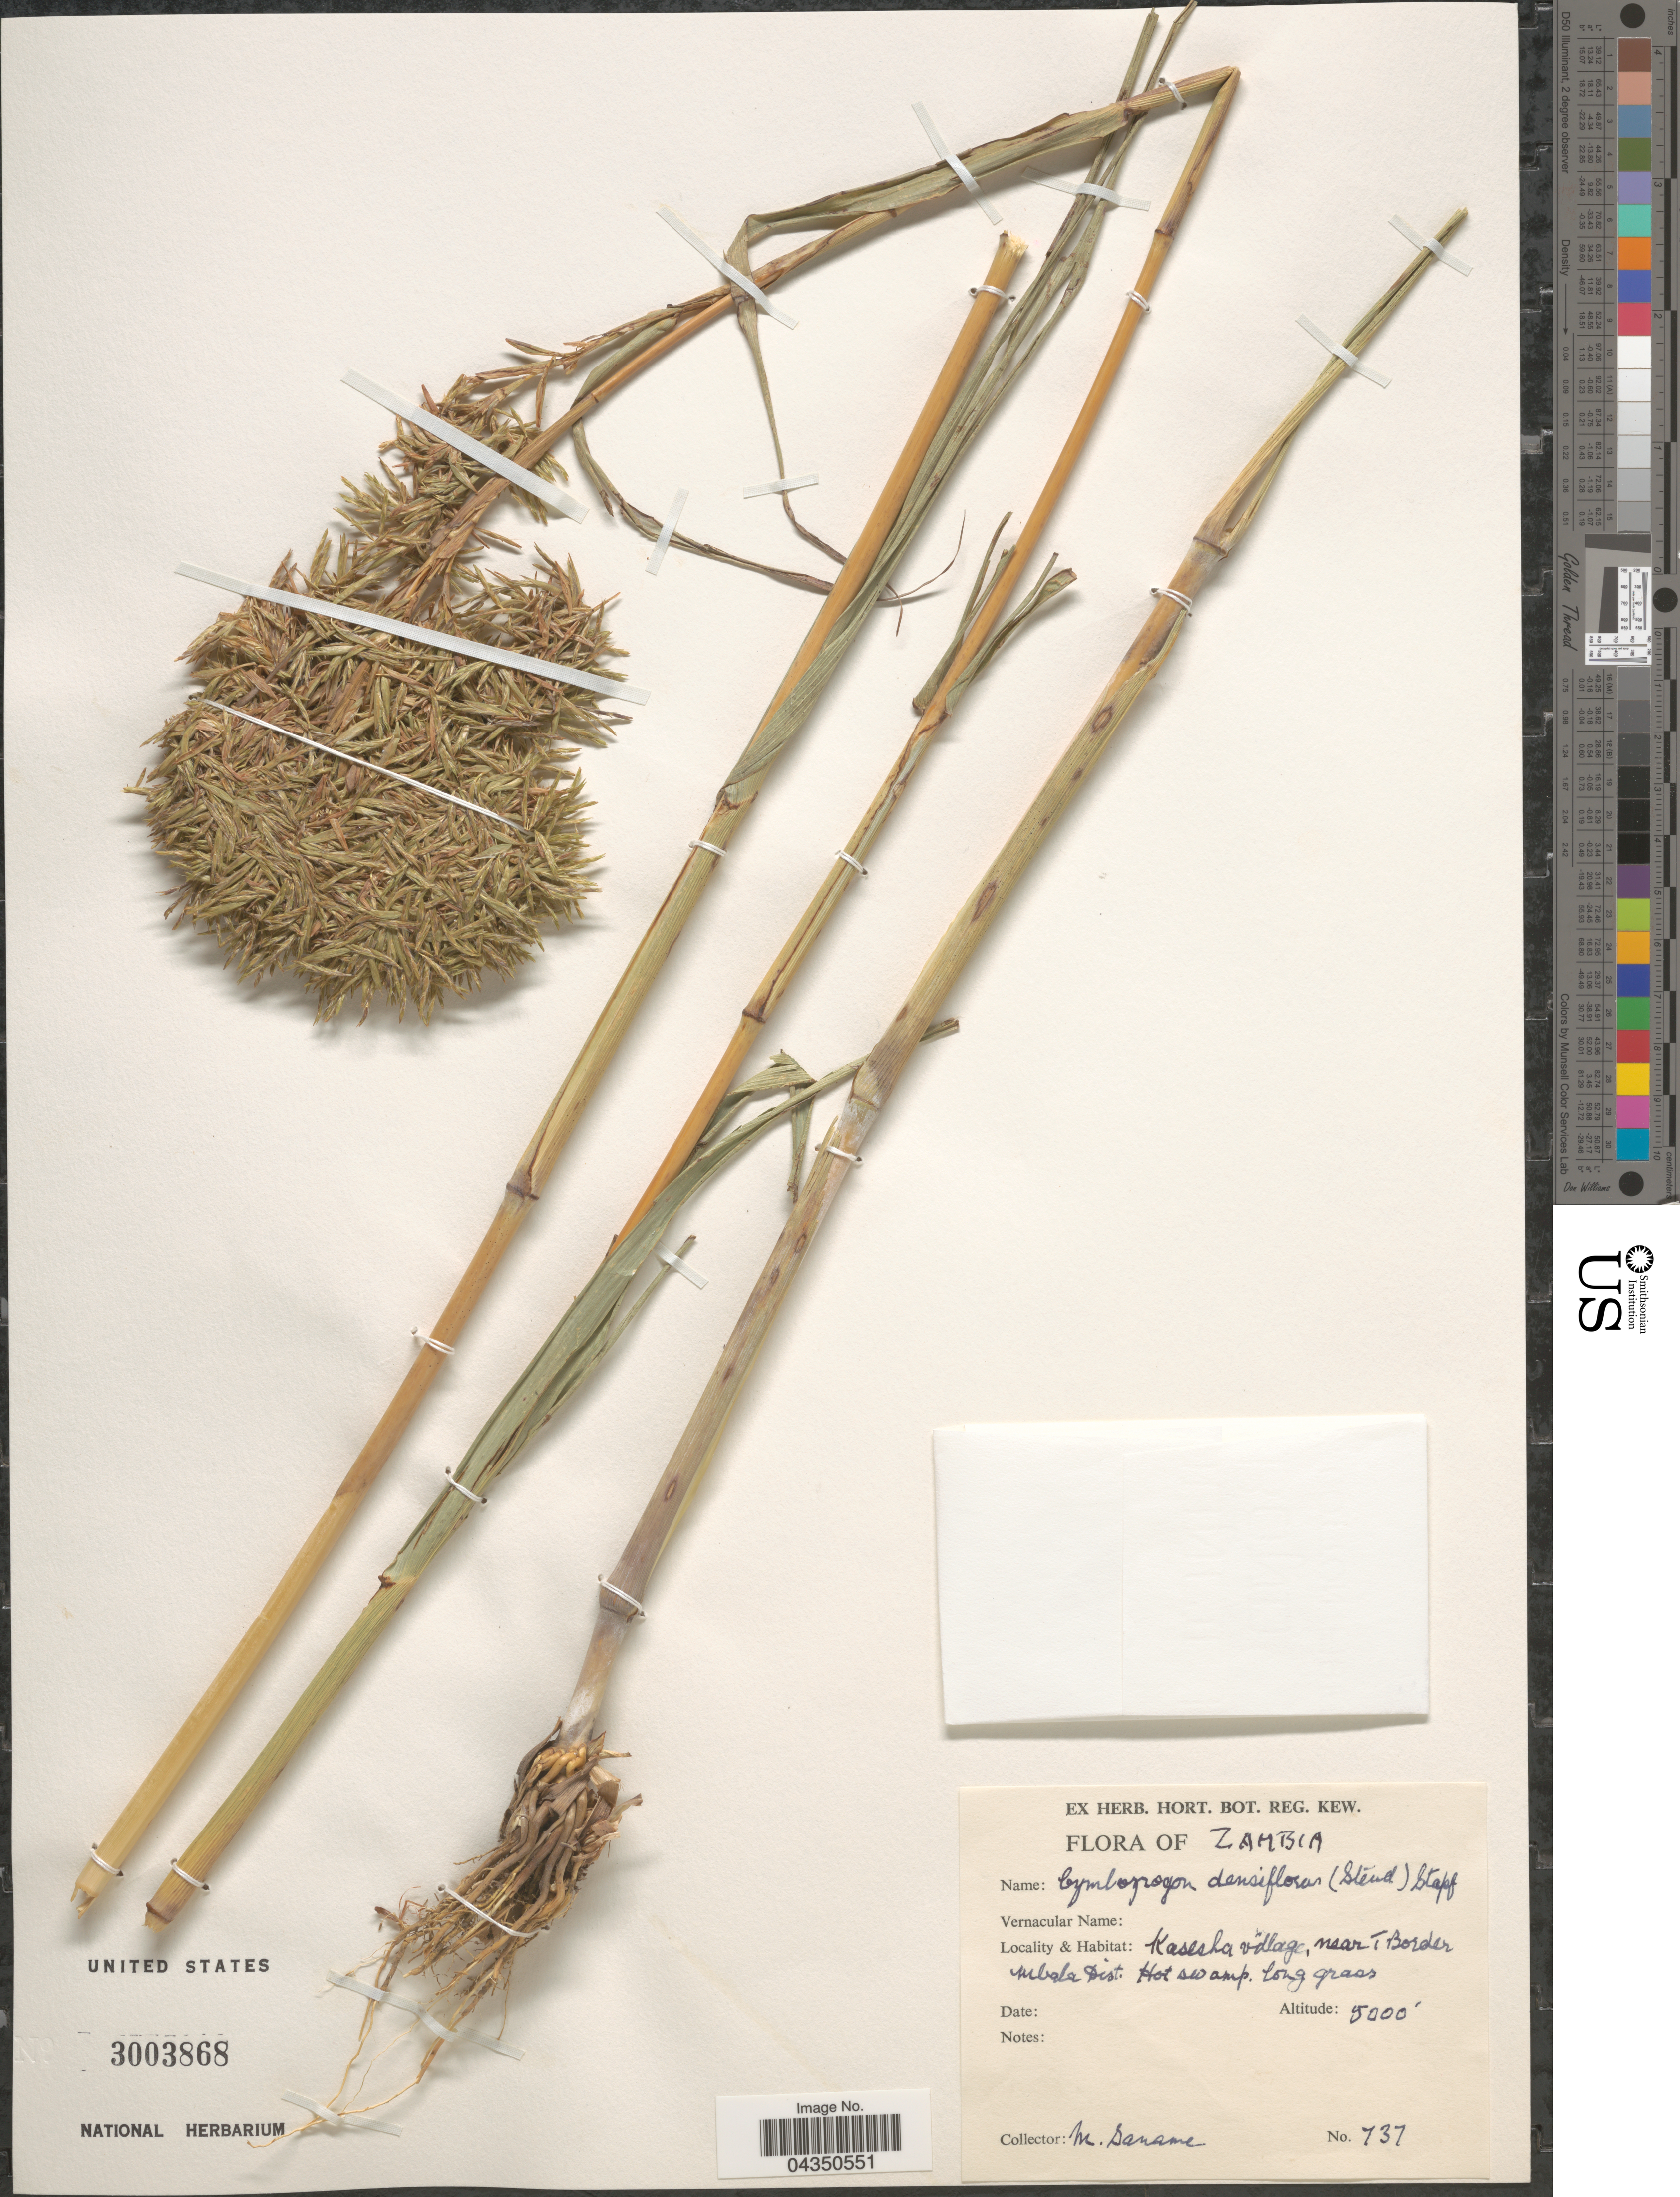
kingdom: Plantae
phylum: Tracheophyta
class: Liliopsida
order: Poales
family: Poaceae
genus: Cymbopogon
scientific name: Cymbopogon densiflorus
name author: Stapf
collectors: M. Saname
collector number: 737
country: Zambia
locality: Kasesha village, near T Border Mbala Dist.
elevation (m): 1524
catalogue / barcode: US 3003868